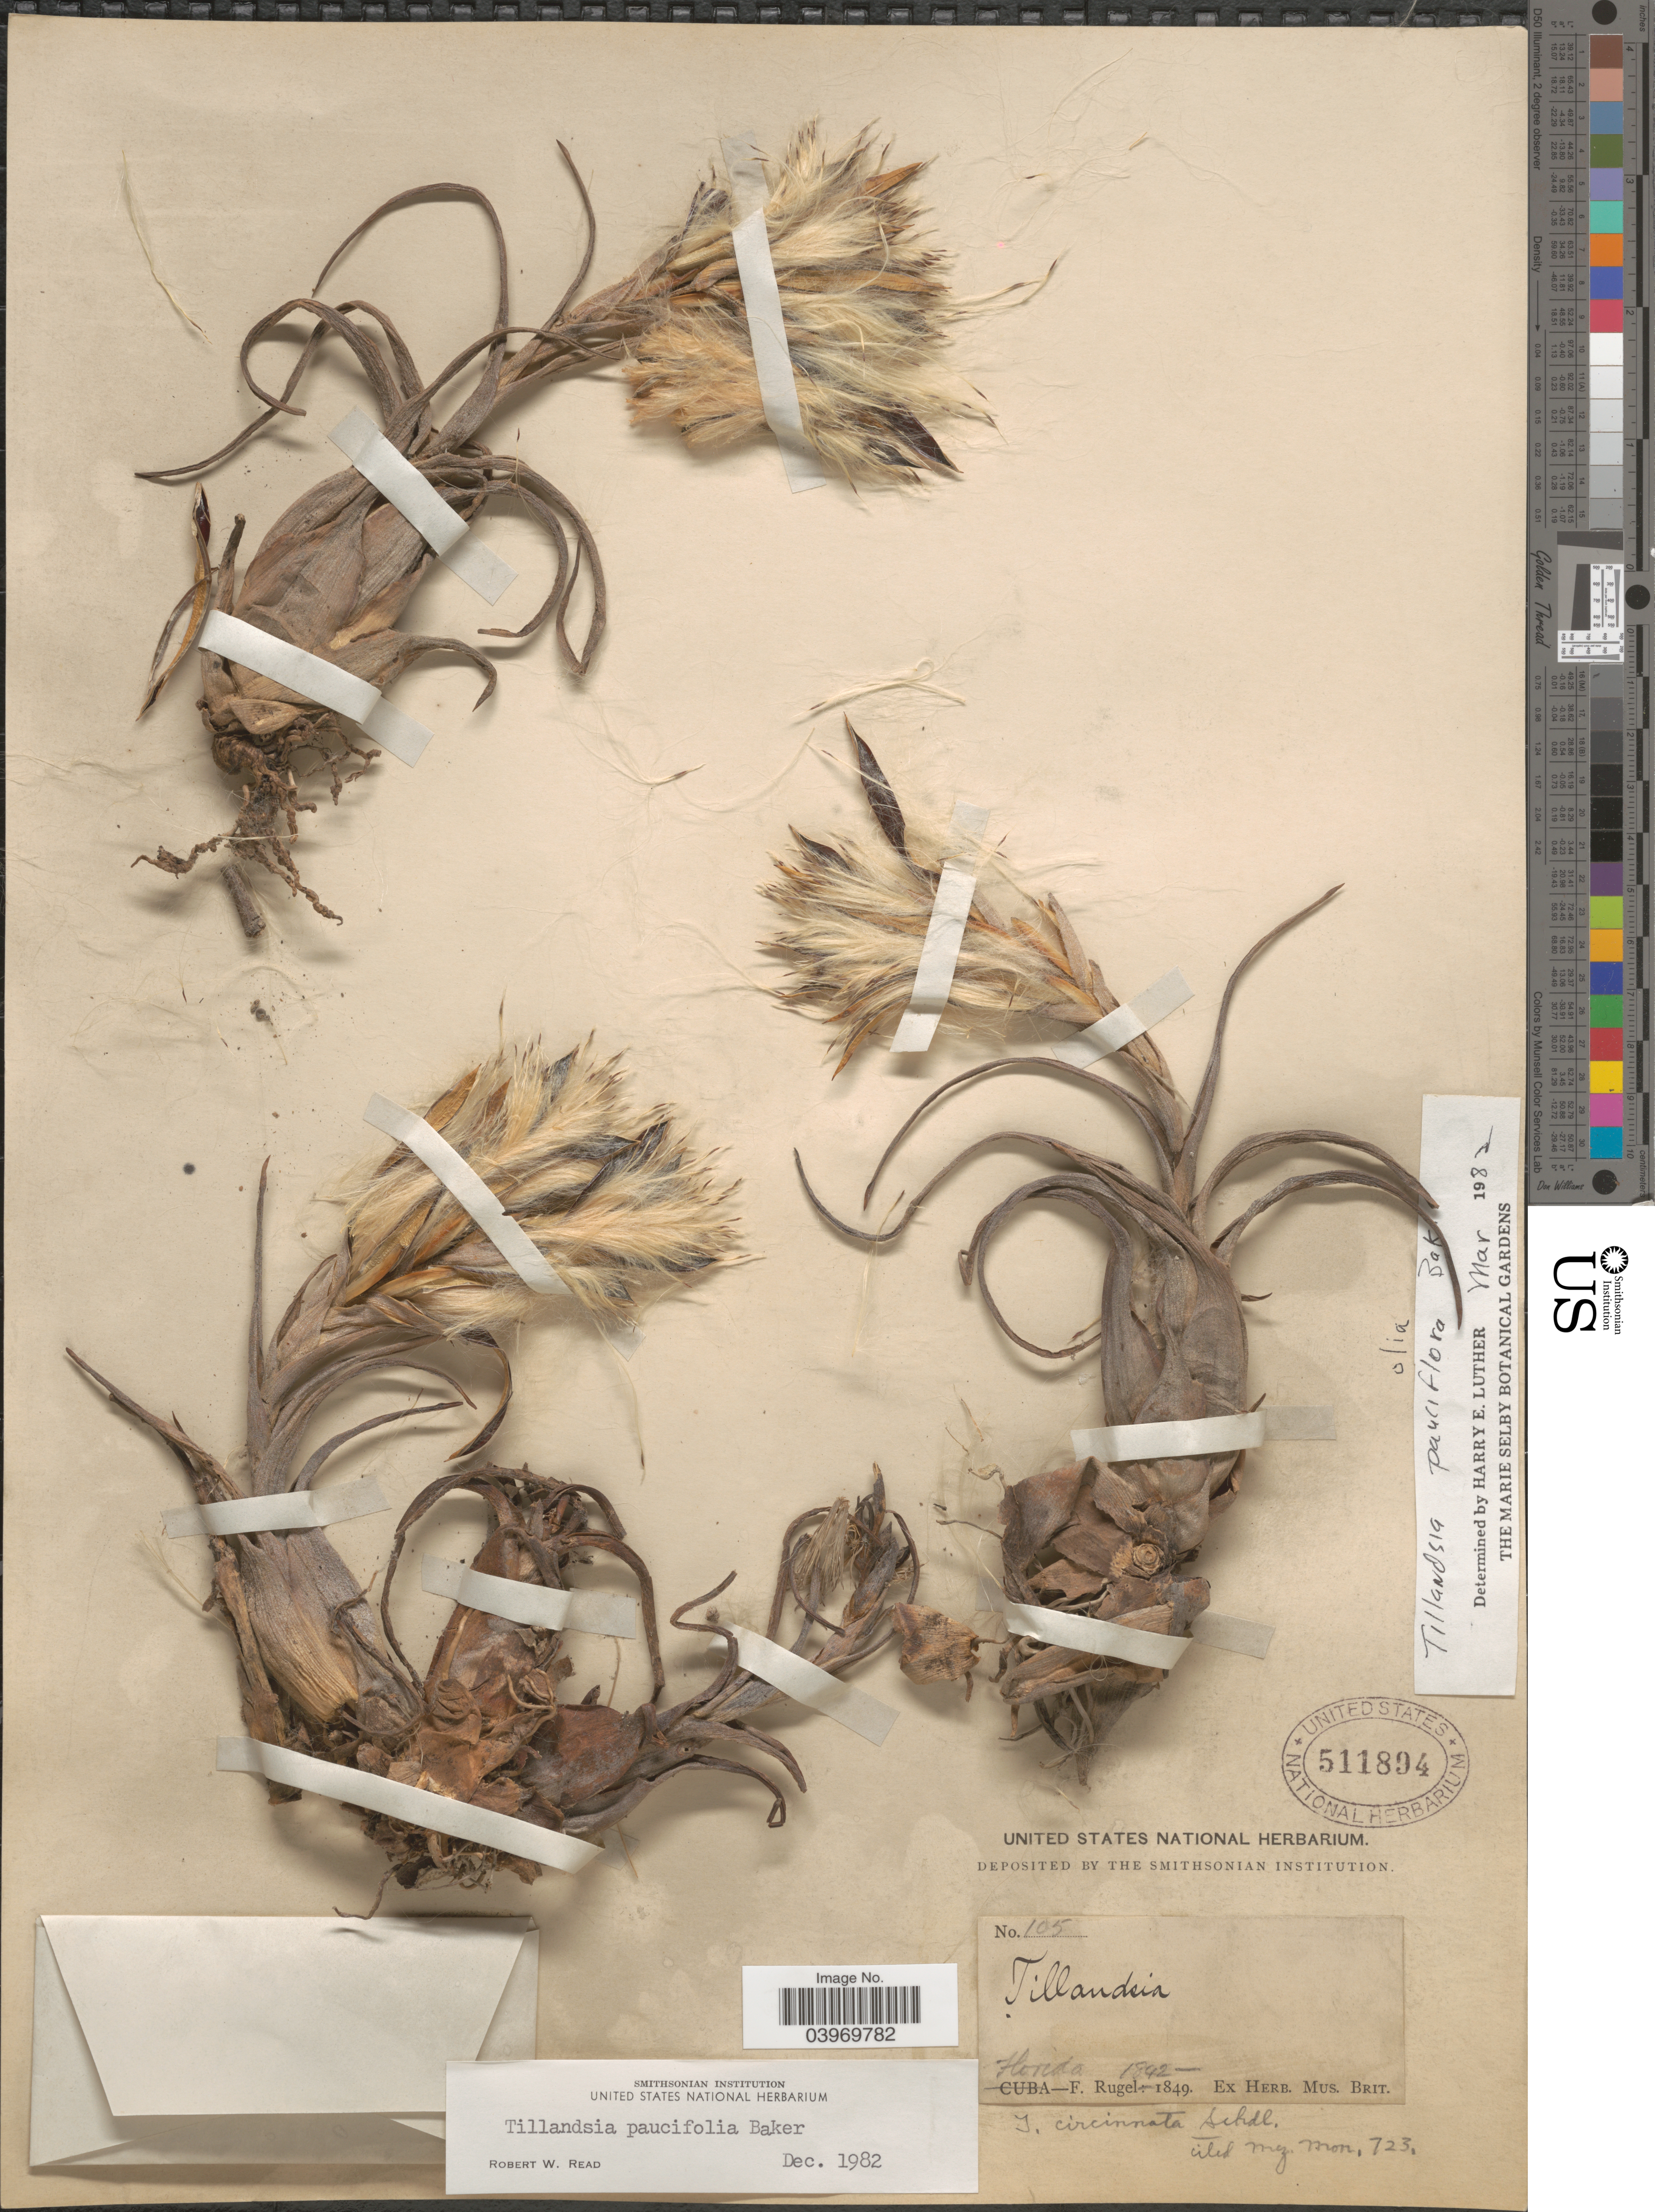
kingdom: Plantae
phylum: Tracheophyta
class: Liliopsida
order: Poales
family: Bromeliaceae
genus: Tillandsia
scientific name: Tillandsia paucifolia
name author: Baker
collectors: F. Rugel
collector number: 105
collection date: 1842/1849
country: United States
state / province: Florida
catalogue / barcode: US 511894